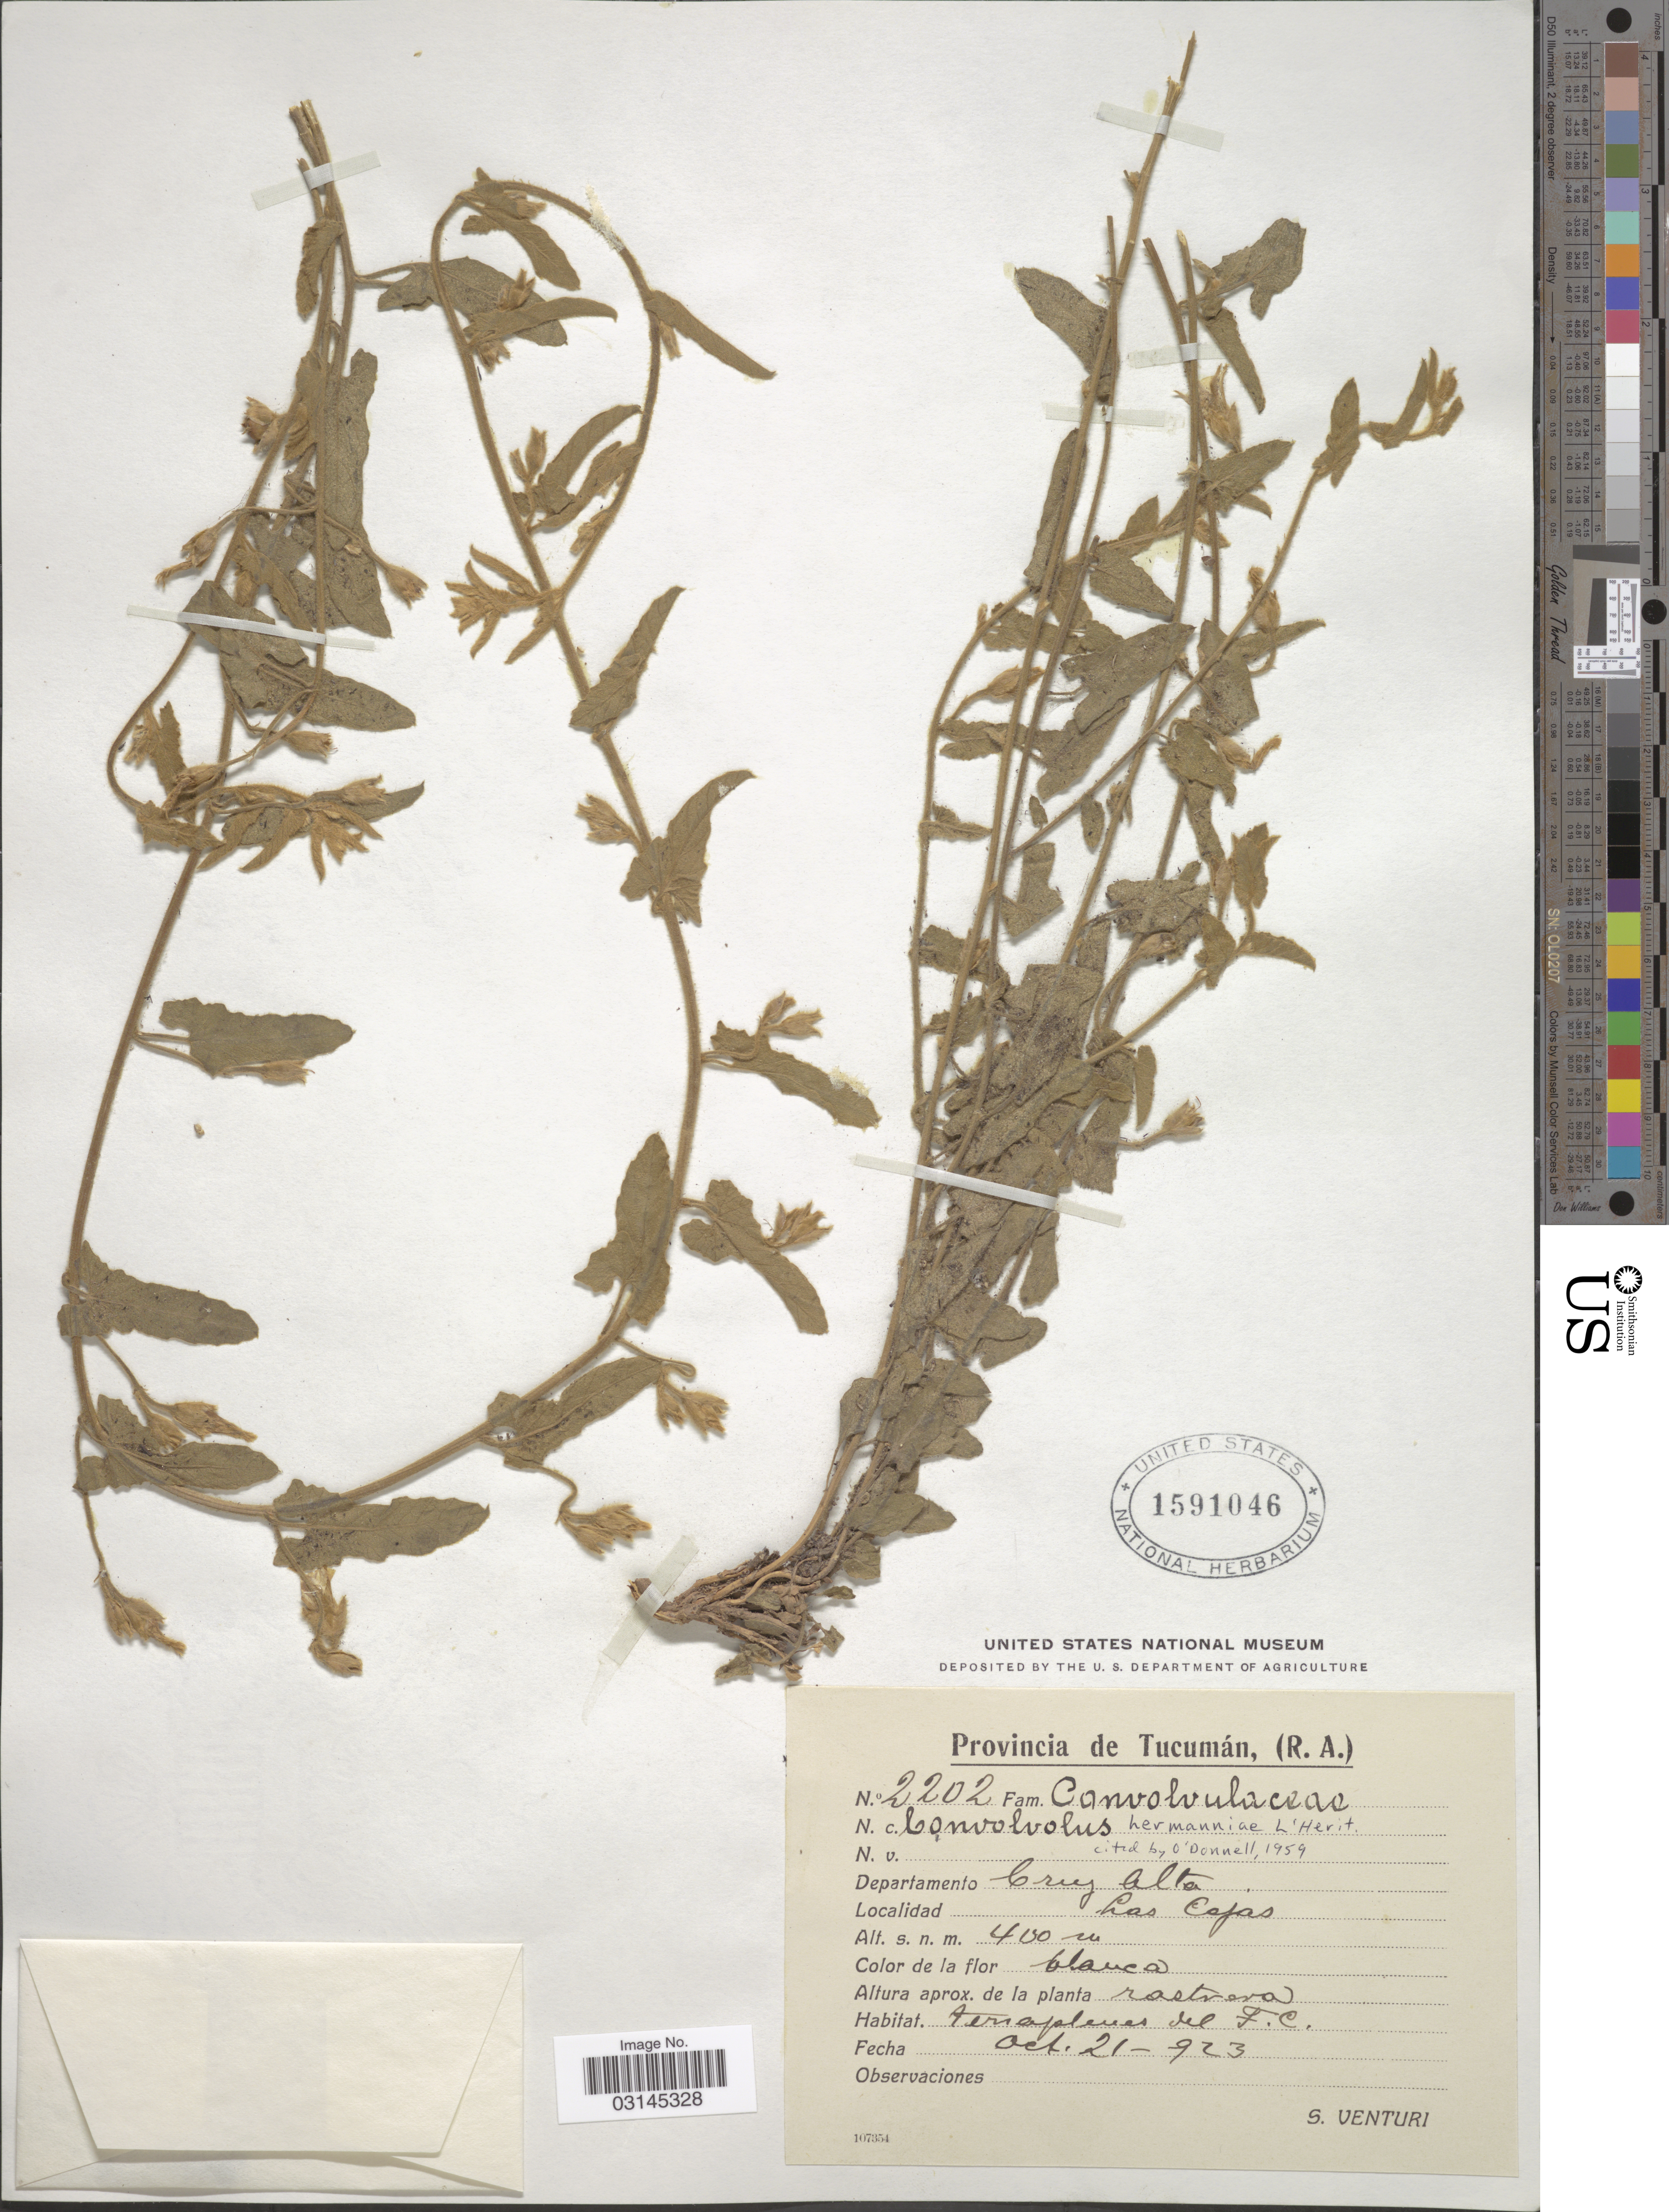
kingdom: Plantae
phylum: Tracheophyta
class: Magnoliopsida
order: Solanales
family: Convolvulaceae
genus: Convolvulus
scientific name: Convolvulus hermanniae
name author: L'Hér.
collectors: S. Venturi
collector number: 2202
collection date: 1923-10-21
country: Argentina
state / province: Tucuman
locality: Departamento Cruz Alta, Las Cajas.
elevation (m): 400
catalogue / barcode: US 1591046